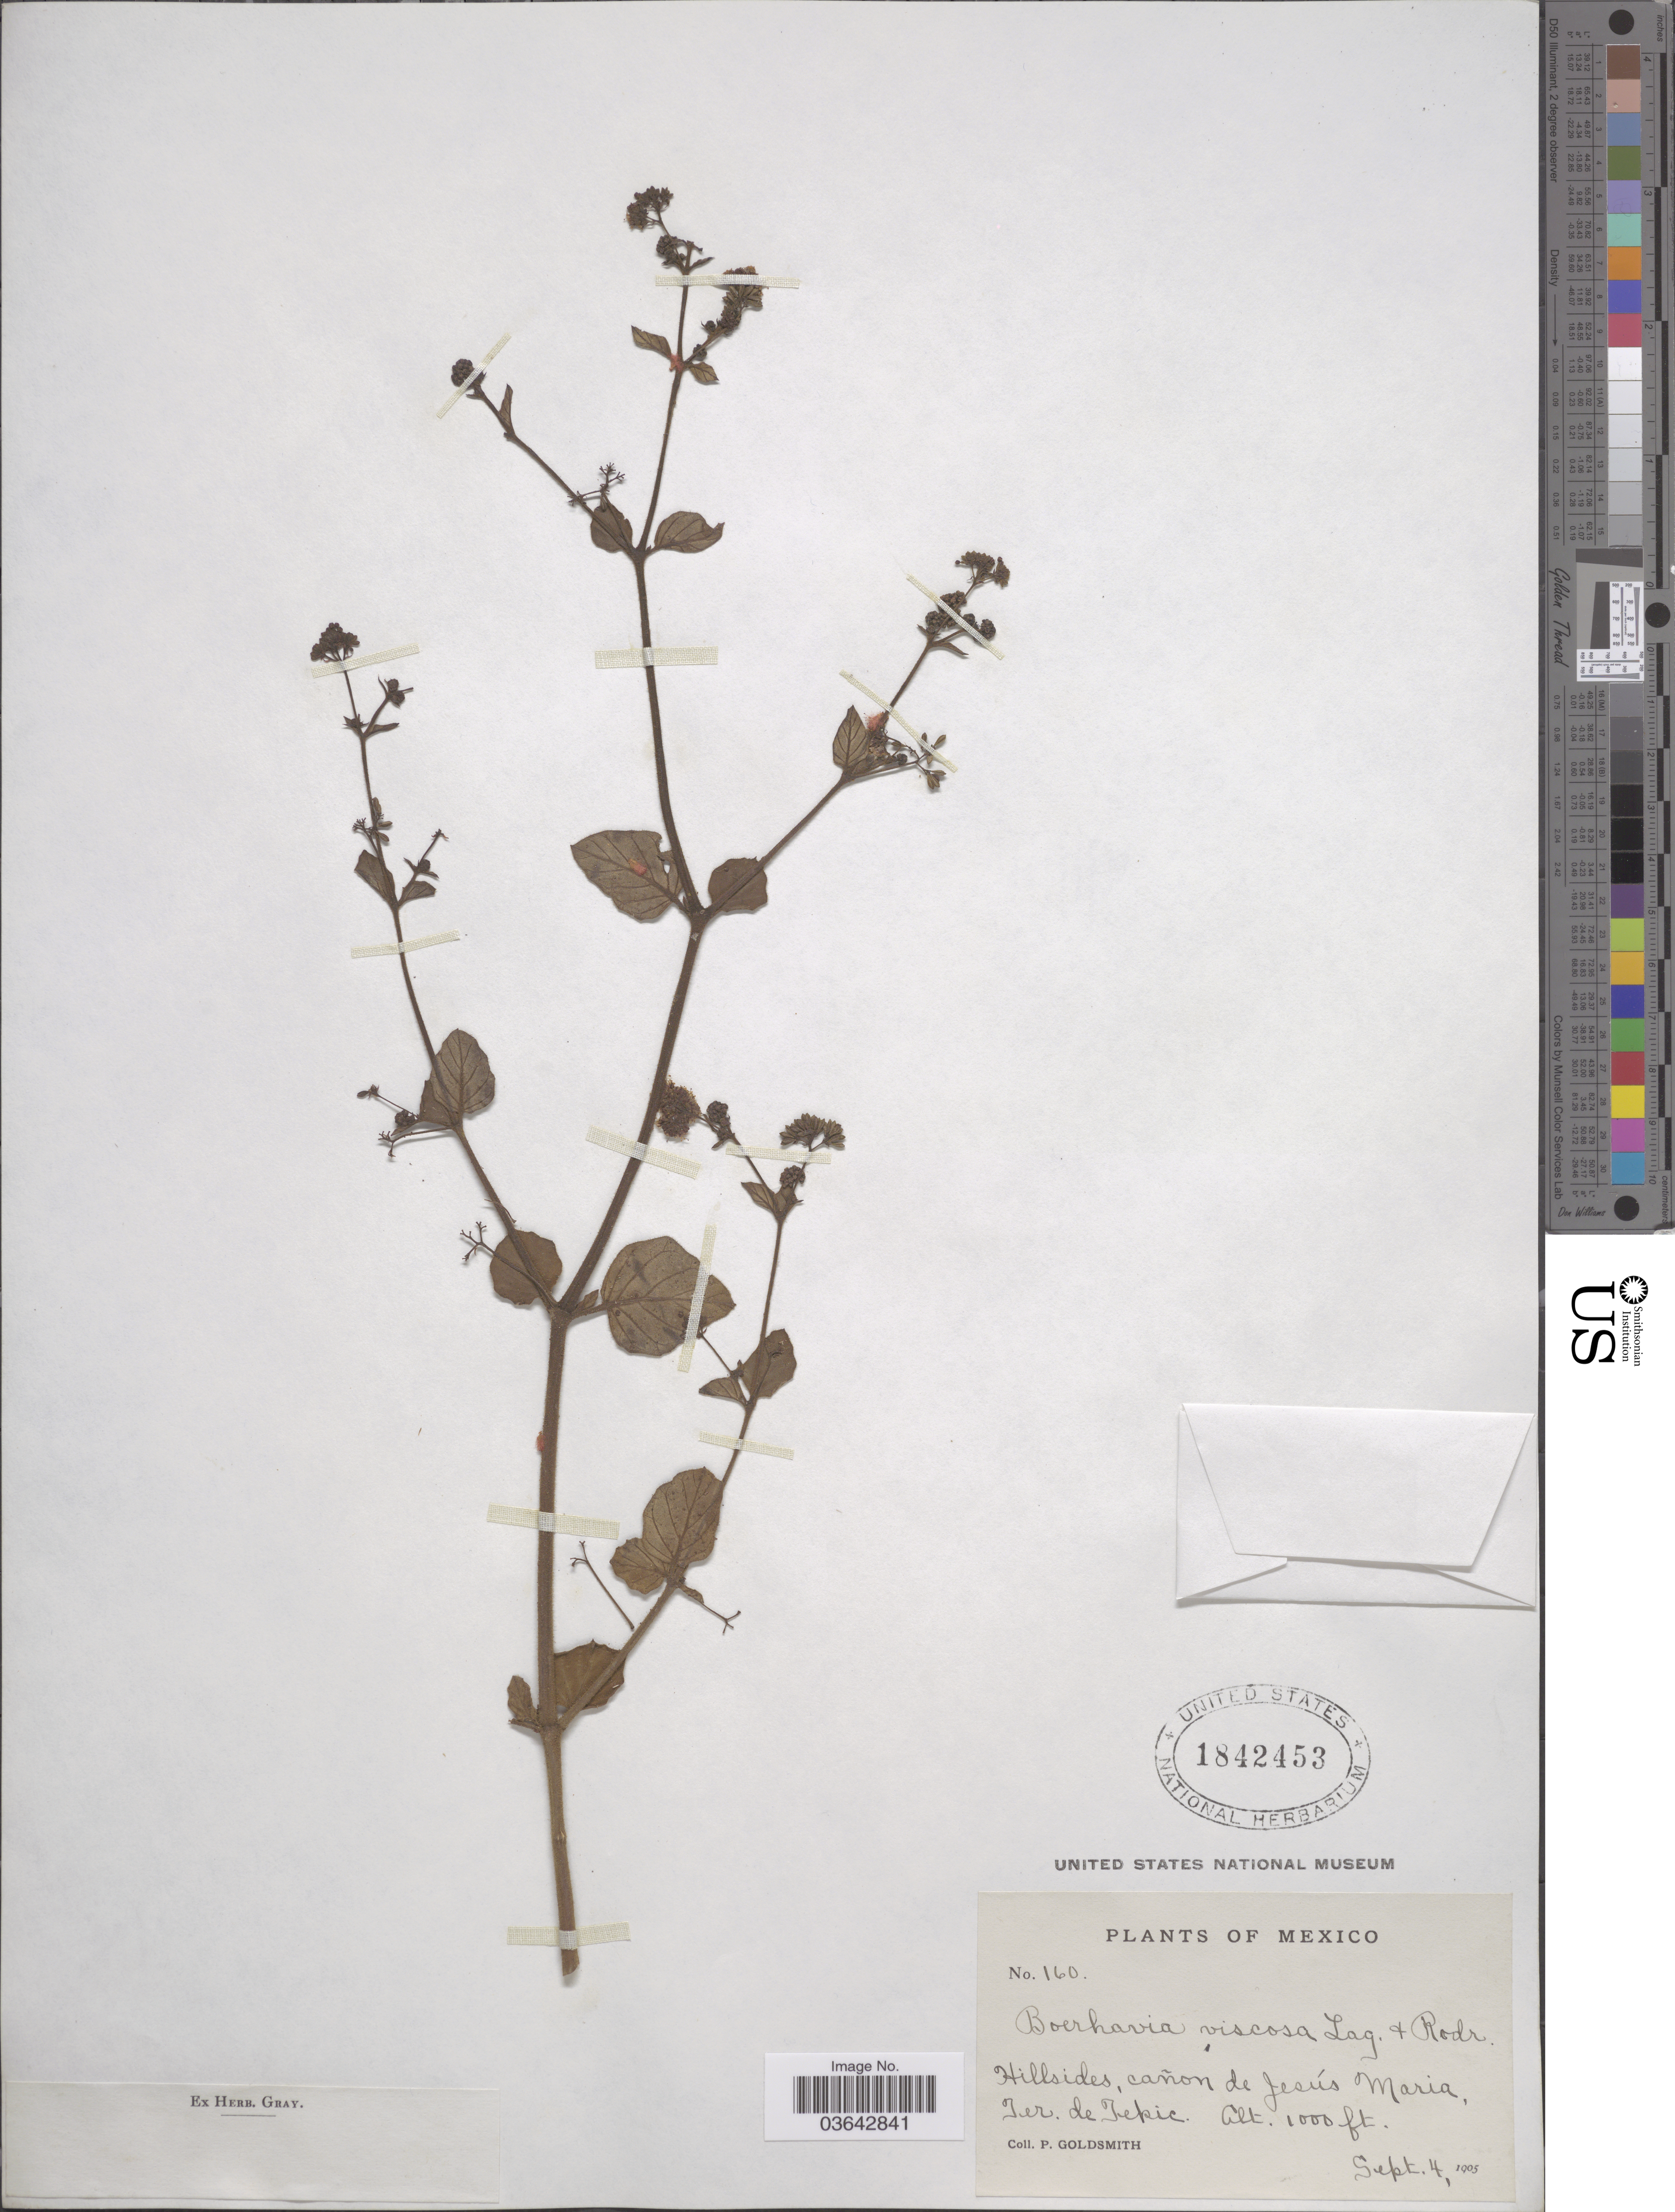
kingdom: Plantae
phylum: Tracheophyta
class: Magnoliopsida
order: Caryophyllales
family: Nyctaginaceae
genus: Boerhavia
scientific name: Boerhavia caribaea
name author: Jacq.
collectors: P. Goldsmith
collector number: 160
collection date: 1905-09-04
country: Mexico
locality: Hillsides, cañon de Jesús Maria, Ter. de Tepic.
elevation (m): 305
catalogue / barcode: US 1842453